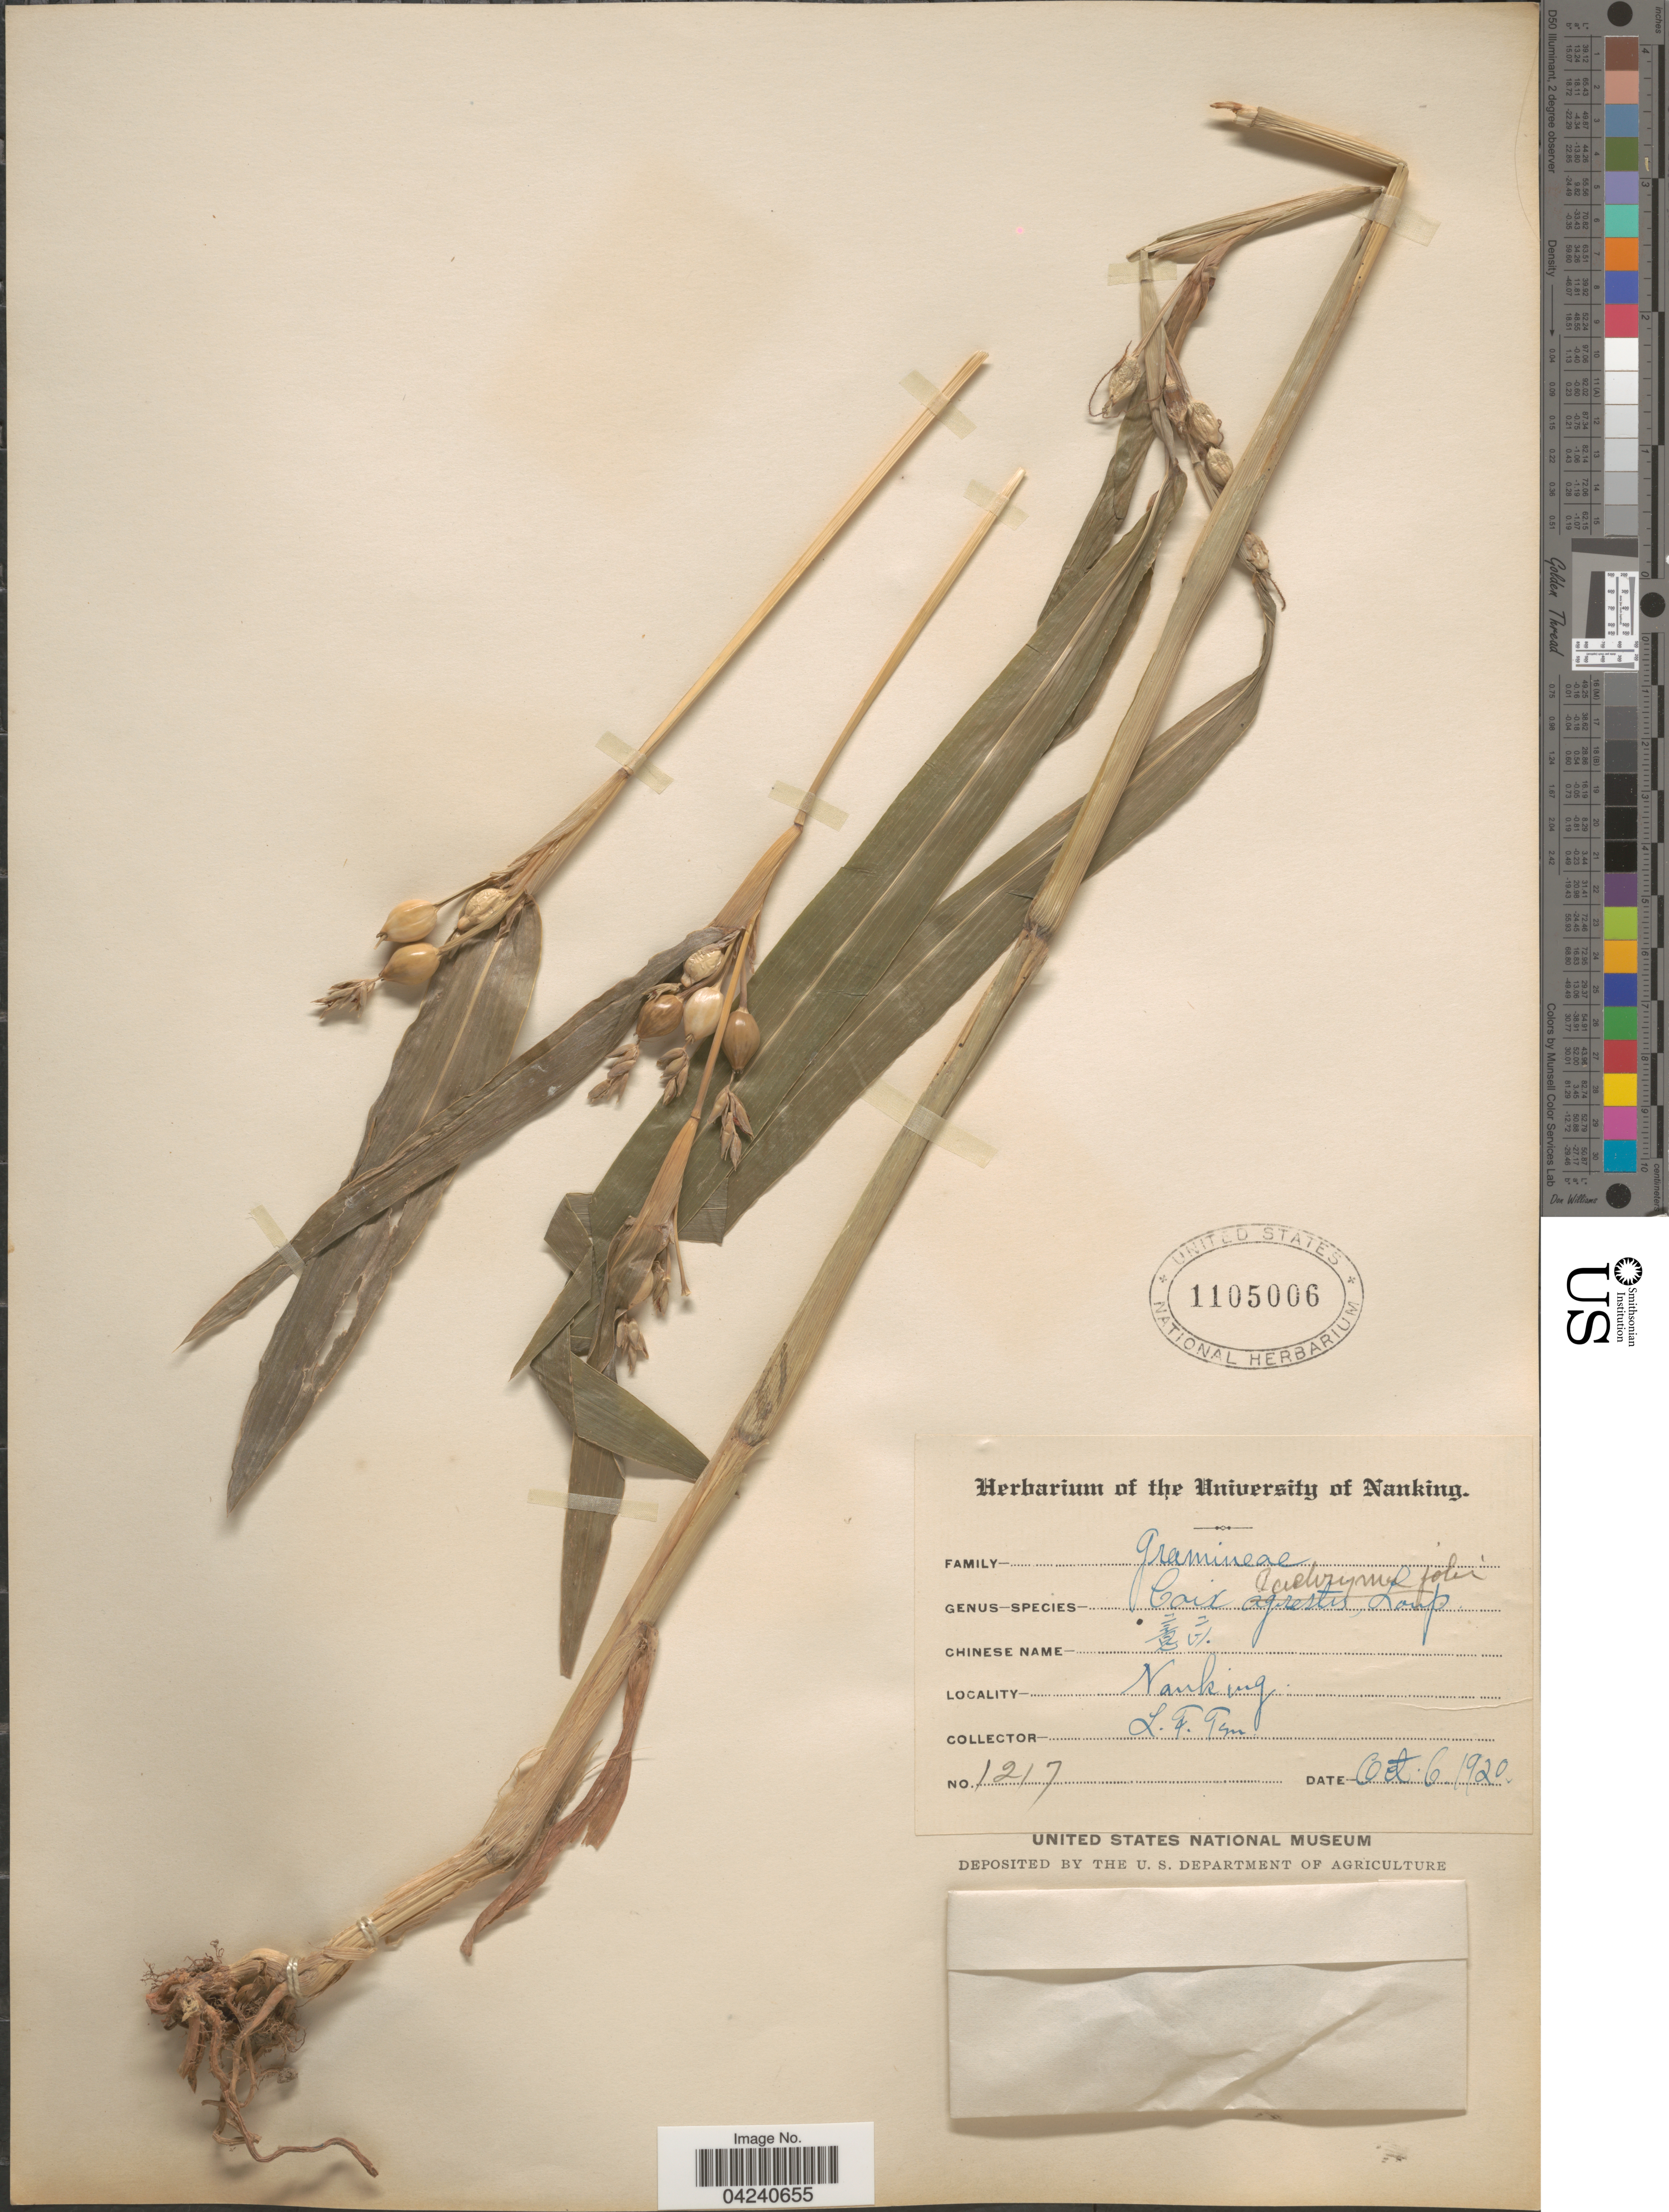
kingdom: Plantae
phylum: Tracheophyta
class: Liliopsida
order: Poales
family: Poaceae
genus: Coix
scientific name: Coix lacryma-jobi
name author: L.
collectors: L. Tsu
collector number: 1217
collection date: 1920-10-06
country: China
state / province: Jiangsu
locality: Nanking.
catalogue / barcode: US 1105006